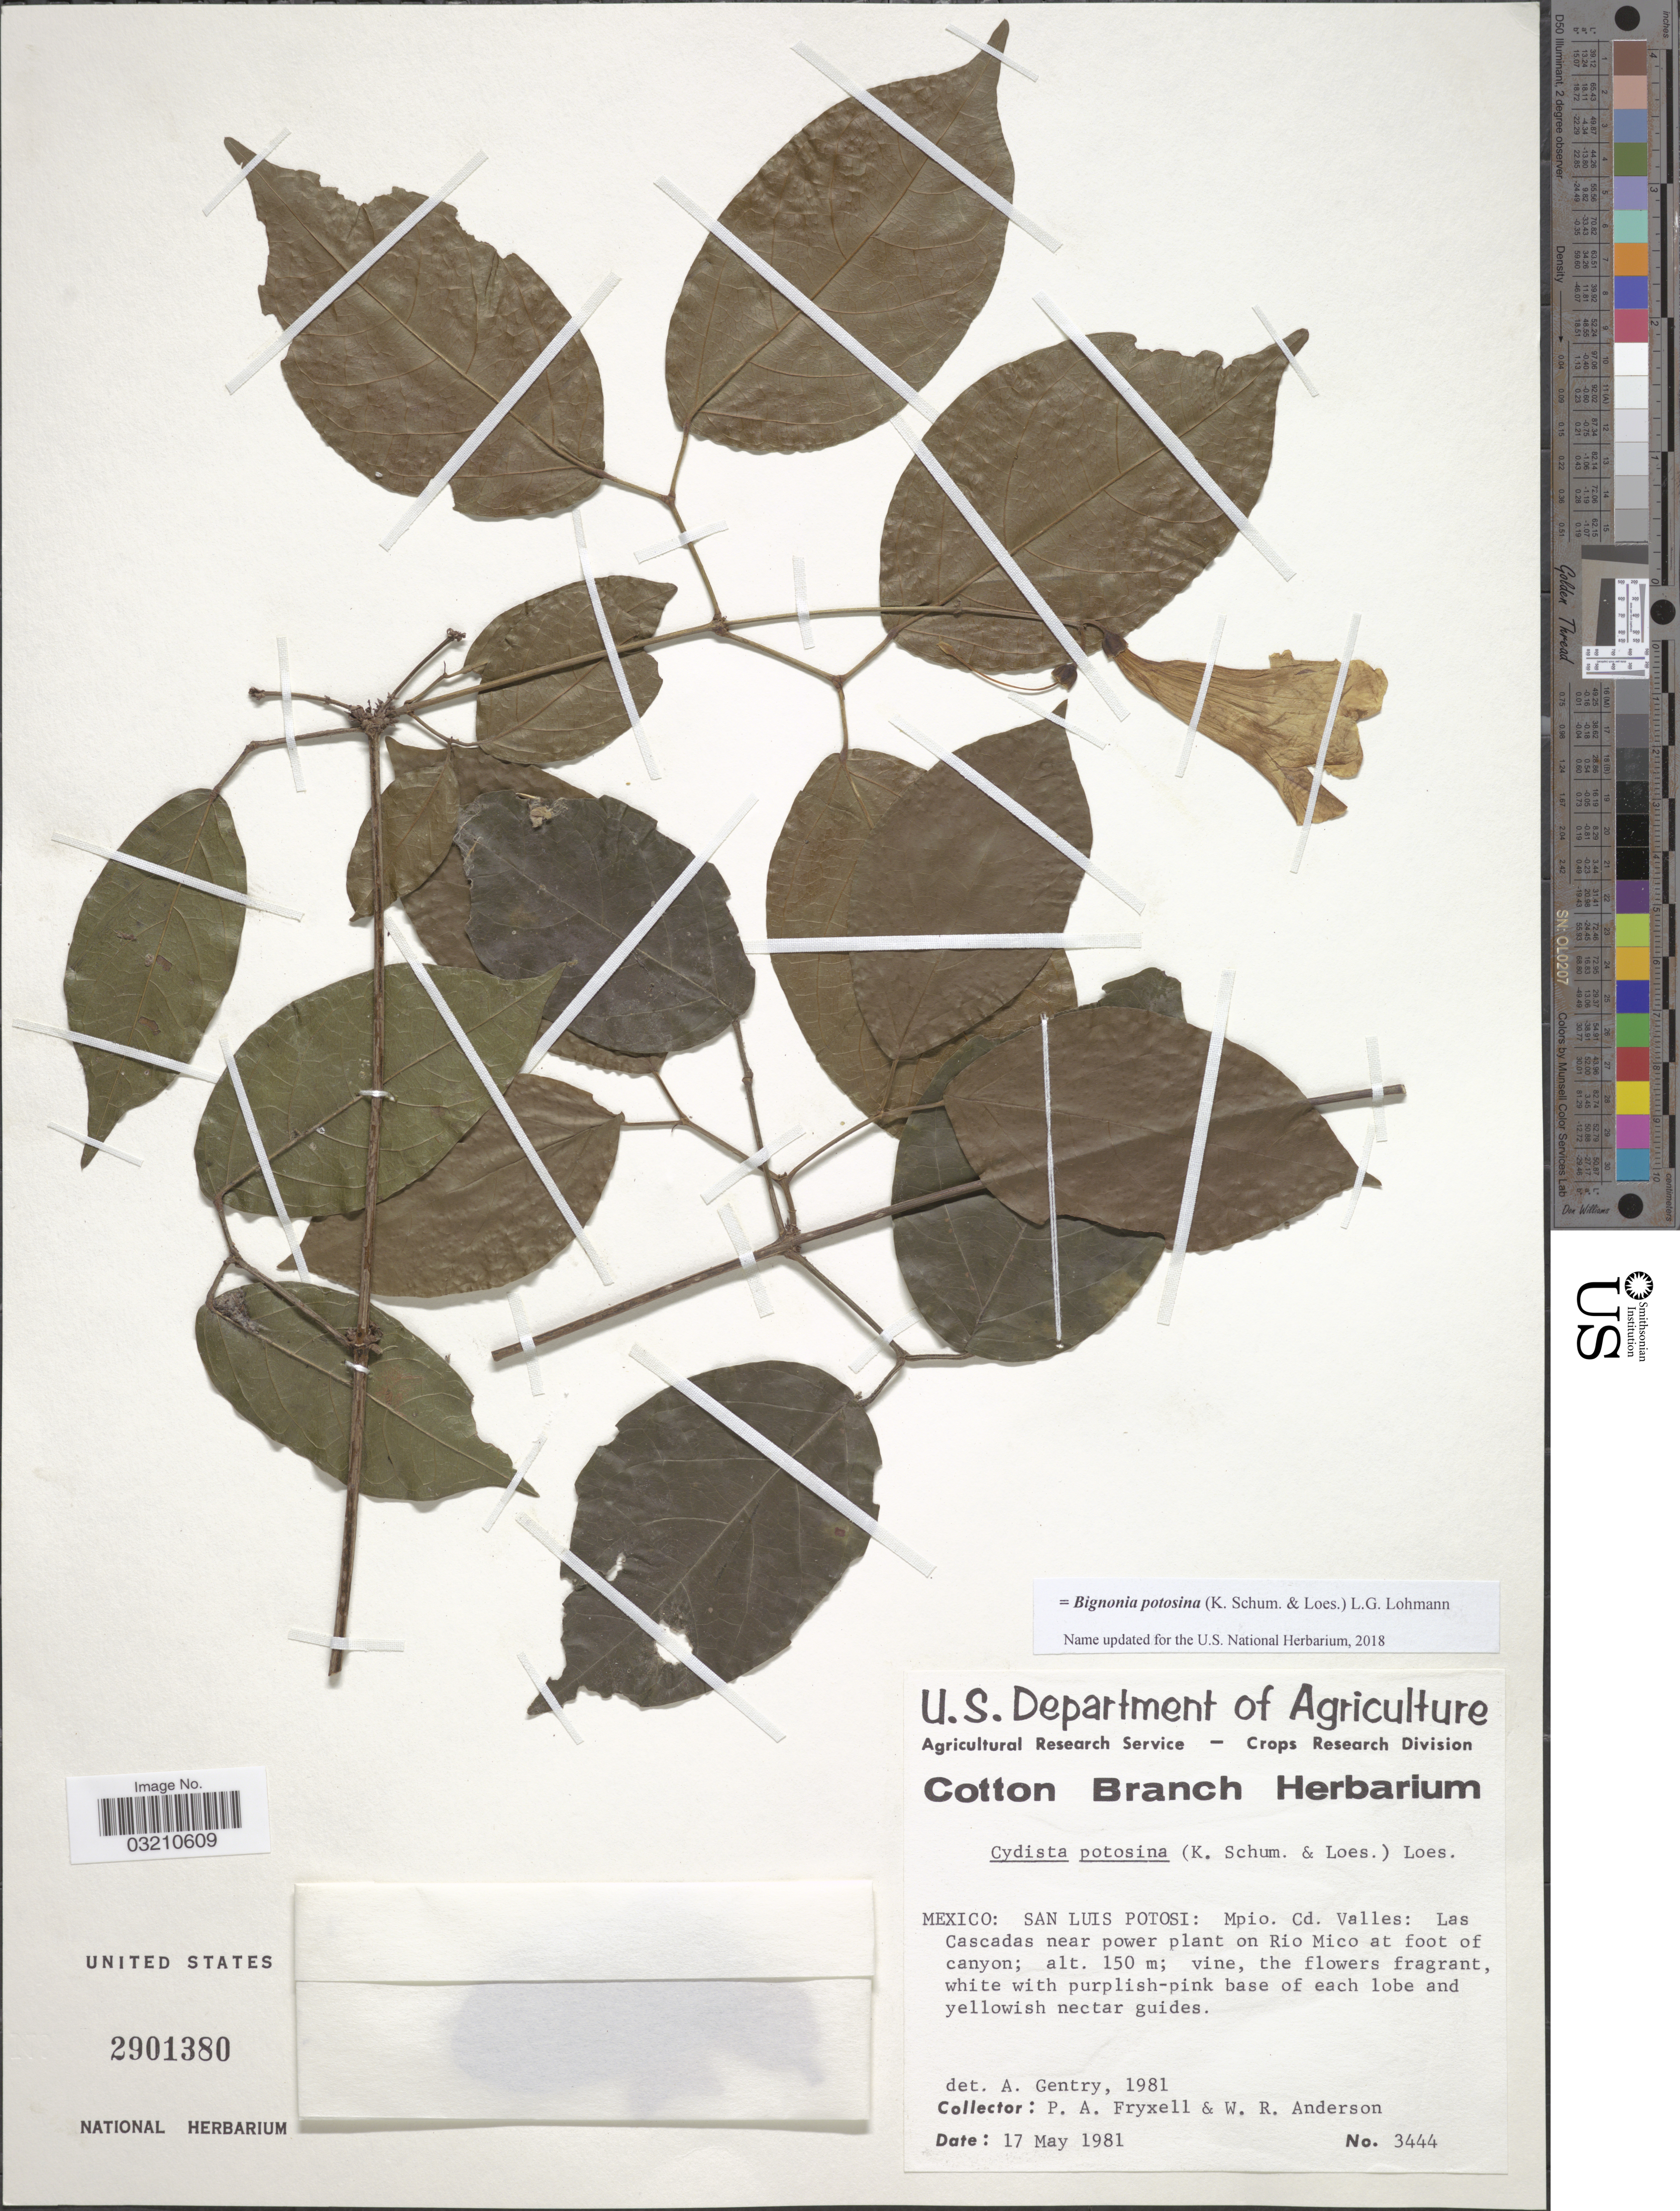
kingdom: Plantae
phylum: Tracheophyta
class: Magnoliopsida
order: Lamiales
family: Bignoniaceae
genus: Bignonia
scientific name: Bignonia potosina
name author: (K. Schum. & Loes.) L.G. Lohmann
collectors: P. A. Fryxell & W. Anderson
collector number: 3444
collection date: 1981-05-17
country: Mexico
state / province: San Luis Potosí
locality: Mpio. Cd. Valles: Las Cascadas near power plant on Rio Mico at foot of canyon.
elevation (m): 150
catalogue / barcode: US 2901380